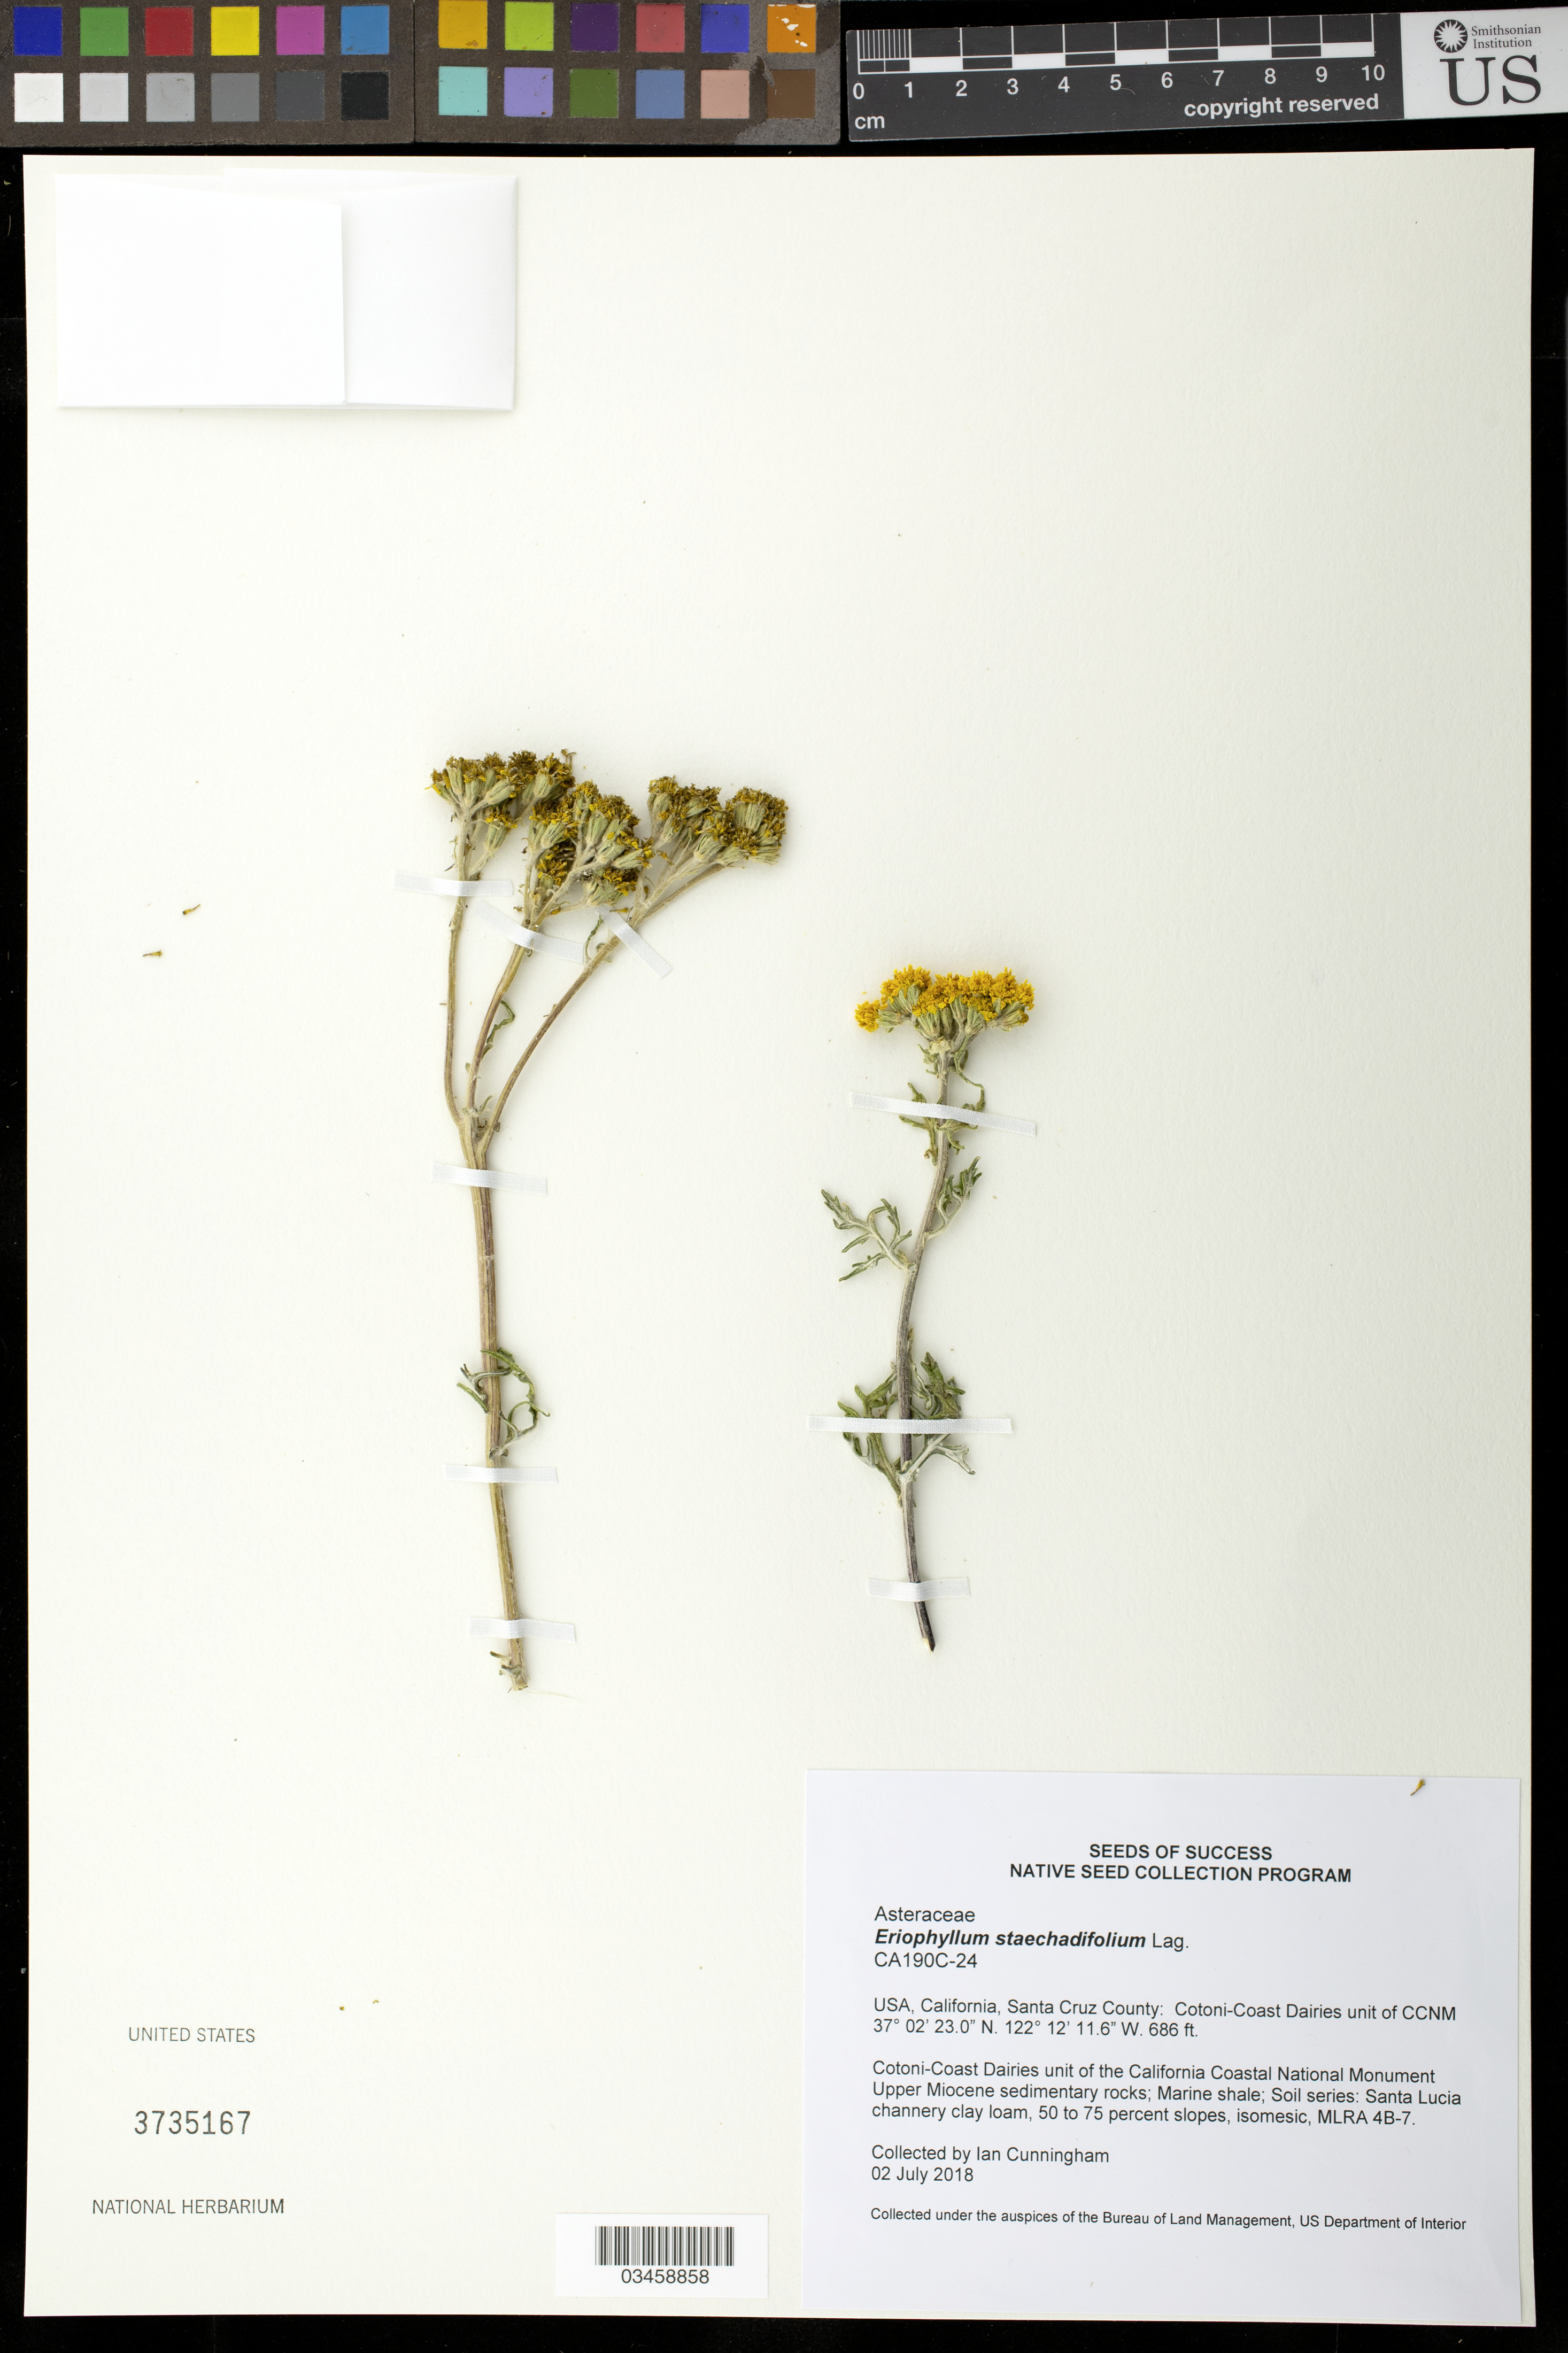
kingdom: Plantae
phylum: Tracheophyta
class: Magnoliopsida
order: Asterales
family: Asteraceae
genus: Eriophyllum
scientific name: Eriophyllum staechadifolium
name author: Lag.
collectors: I. Cunningham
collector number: CA190C-24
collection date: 2018-07-02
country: United States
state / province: California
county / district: Santa Cruz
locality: Cotoni-Coast Dairies unit of the California Coastal National Monument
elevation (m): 209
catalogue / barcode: US 3735167